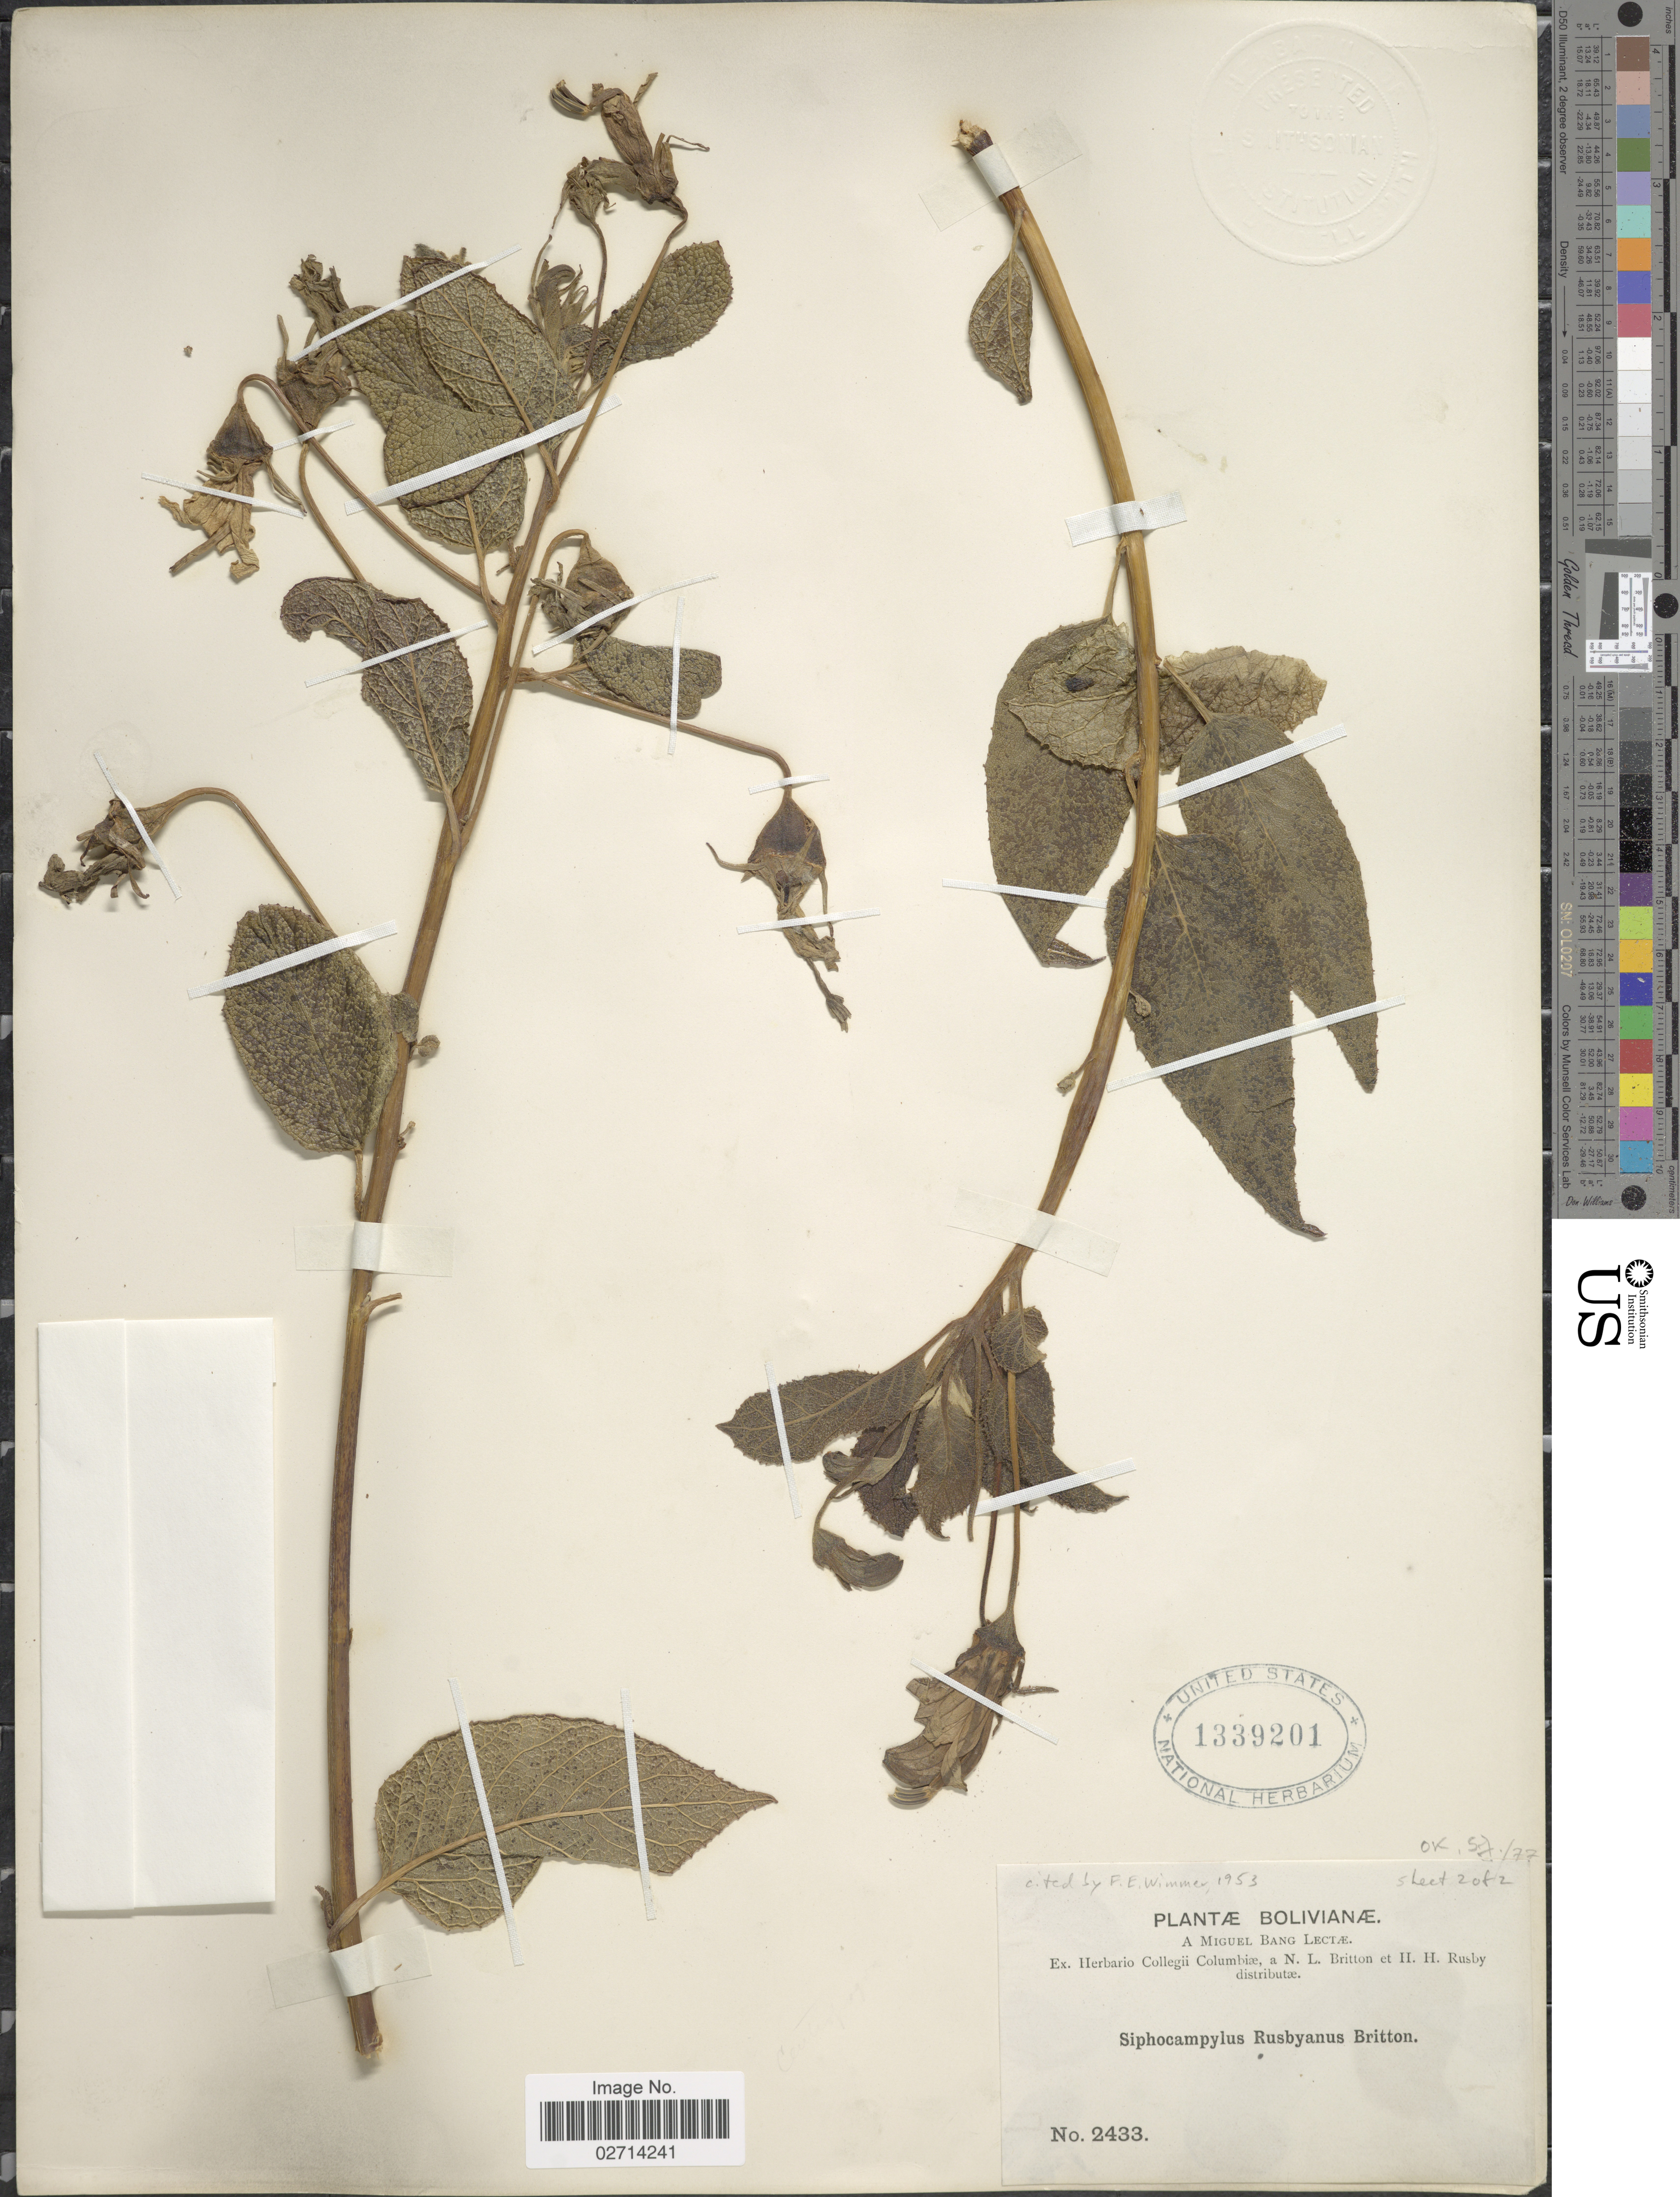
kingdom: Plantae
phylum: Tracheophyta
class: Magnoliopsida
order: Asterales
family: Campanulaceae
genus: Siphocampylus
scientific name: Siphocampylus rusbyanus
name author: Britton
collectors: M. Bang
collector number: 2433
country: Bolivia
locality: Bolivianae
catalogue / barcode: US 1339201